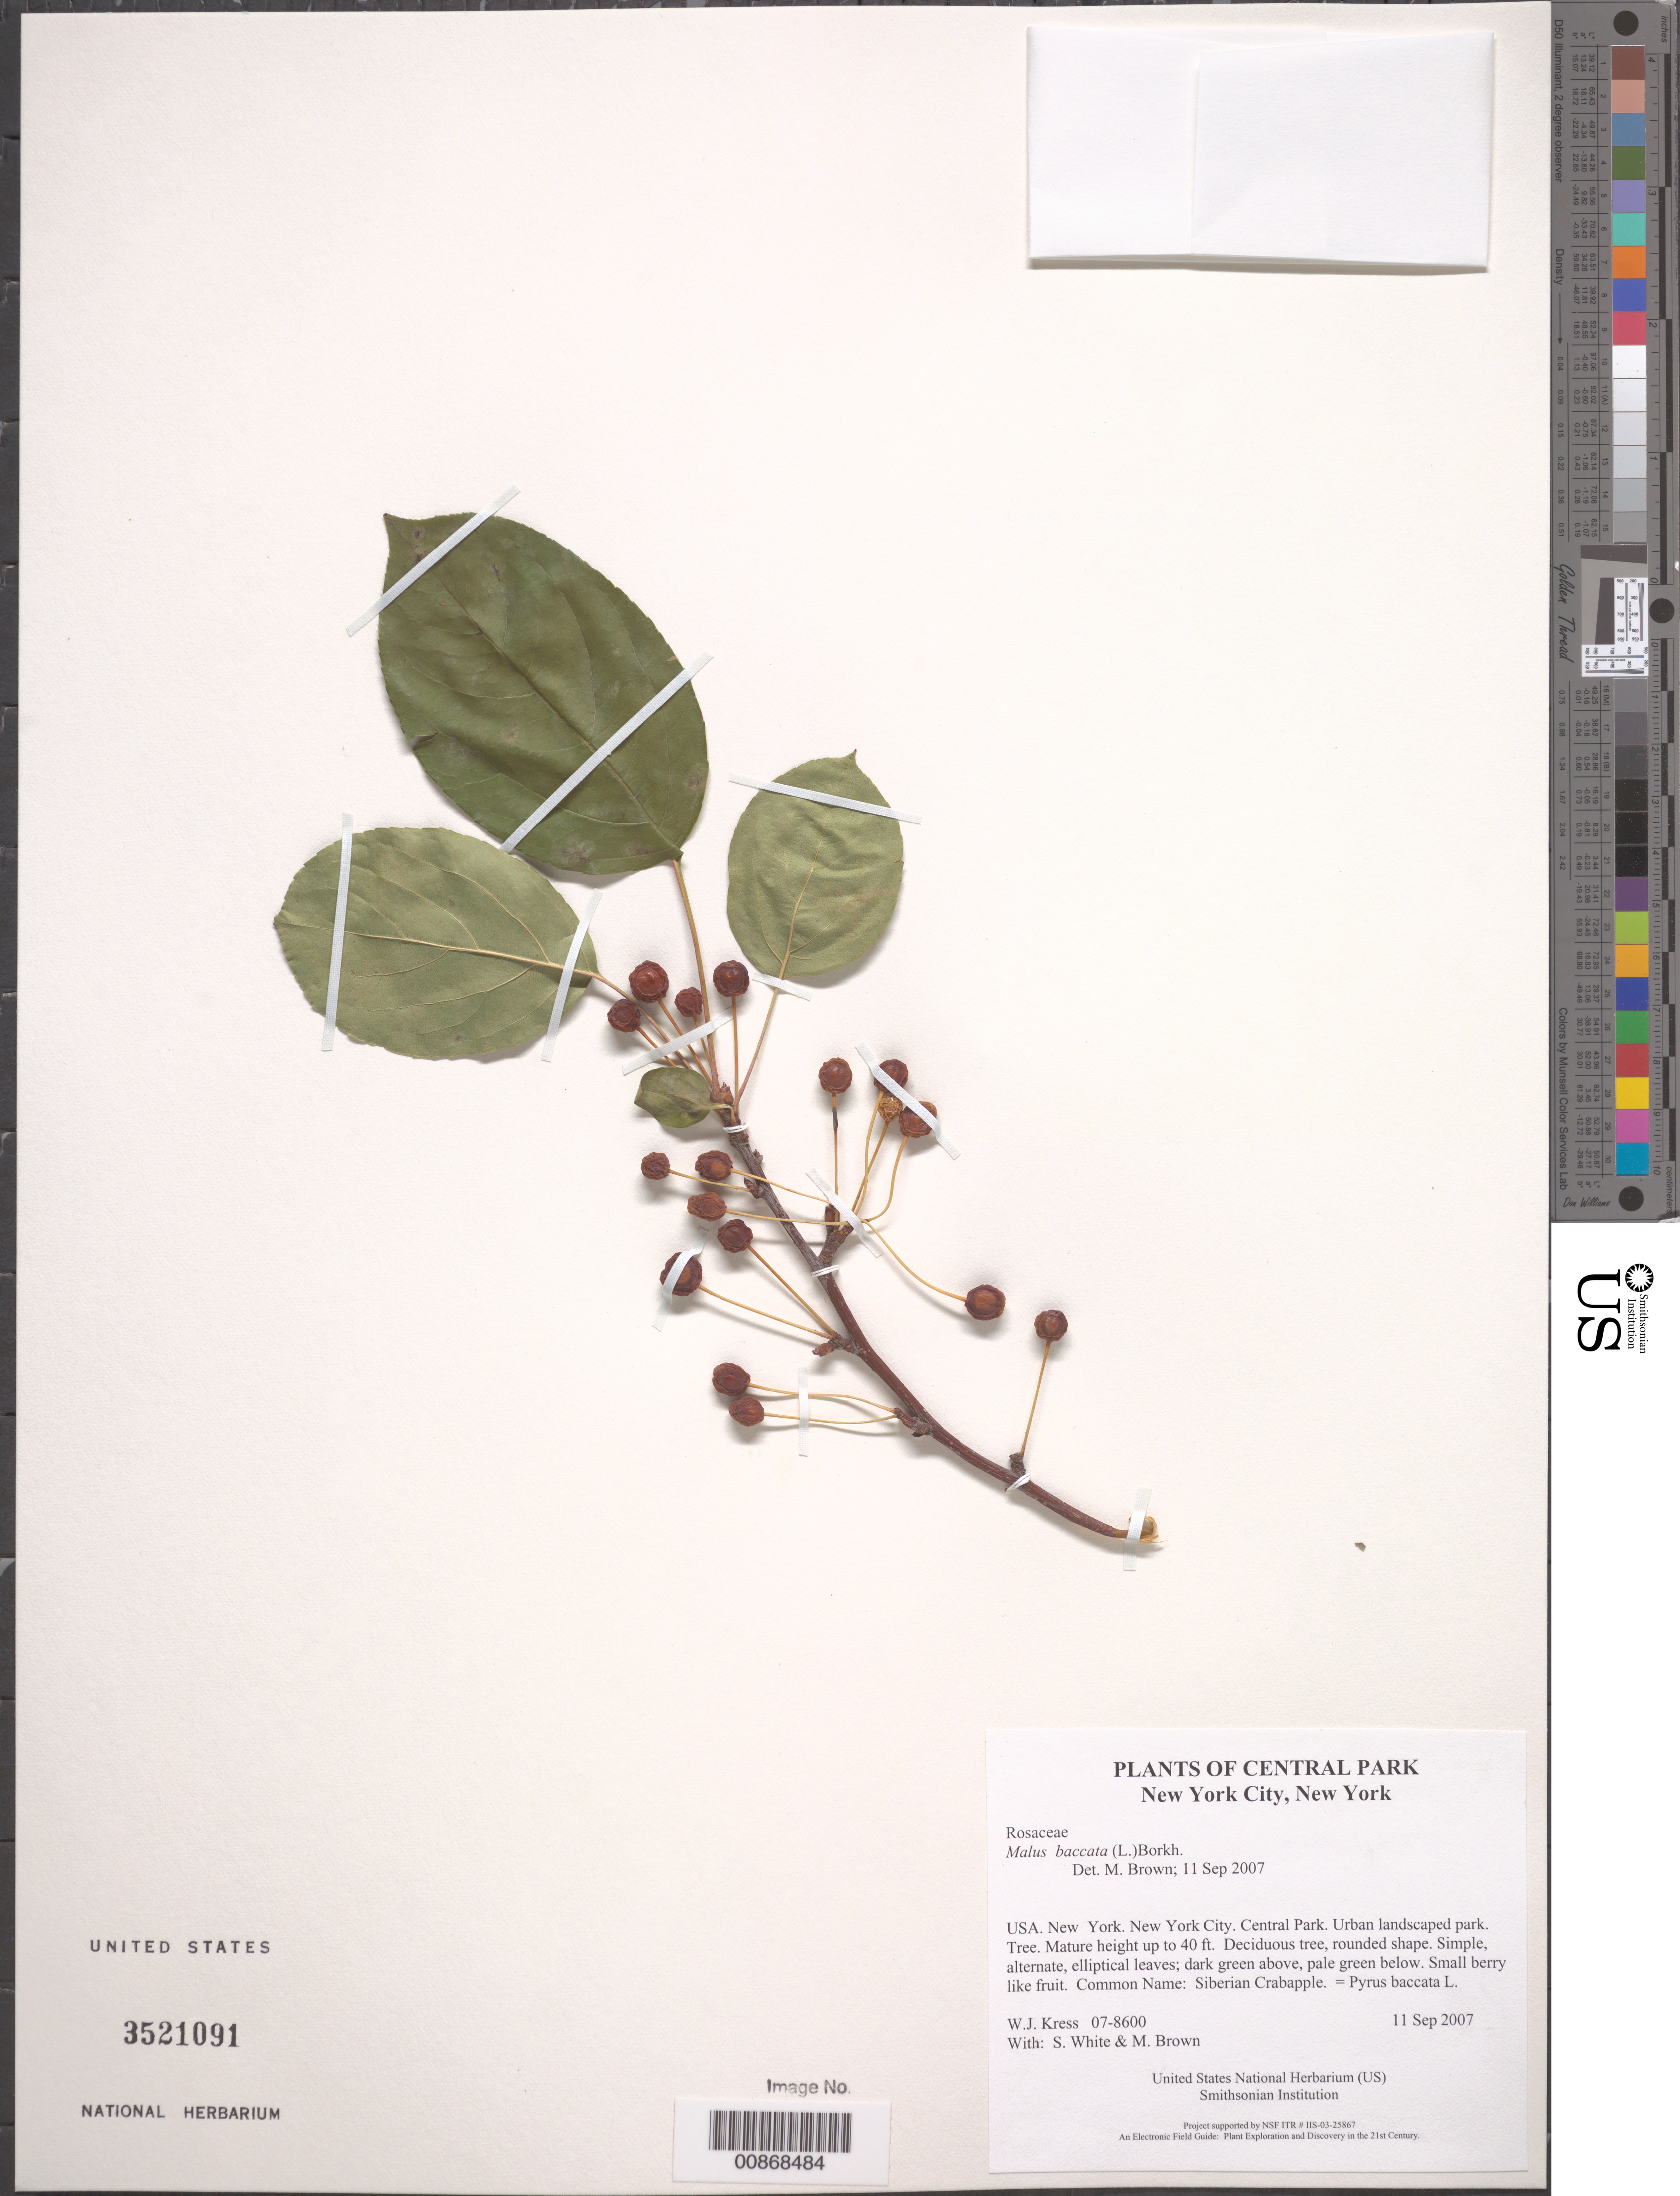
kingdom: Plantae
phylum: Tracheophyta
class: Magnoliopsida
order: Rosales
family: Rosaceae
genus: Malus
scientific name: Malus baccata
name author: (L.) Borkh.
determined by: Brown, M.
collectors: W. J. Kress, S. White & M. Brown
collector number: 07-8600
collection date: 2007-09-11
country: United States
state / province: New York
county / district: New York City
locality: Central Park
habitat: Urban landscaped park.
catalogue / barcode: US 3521091